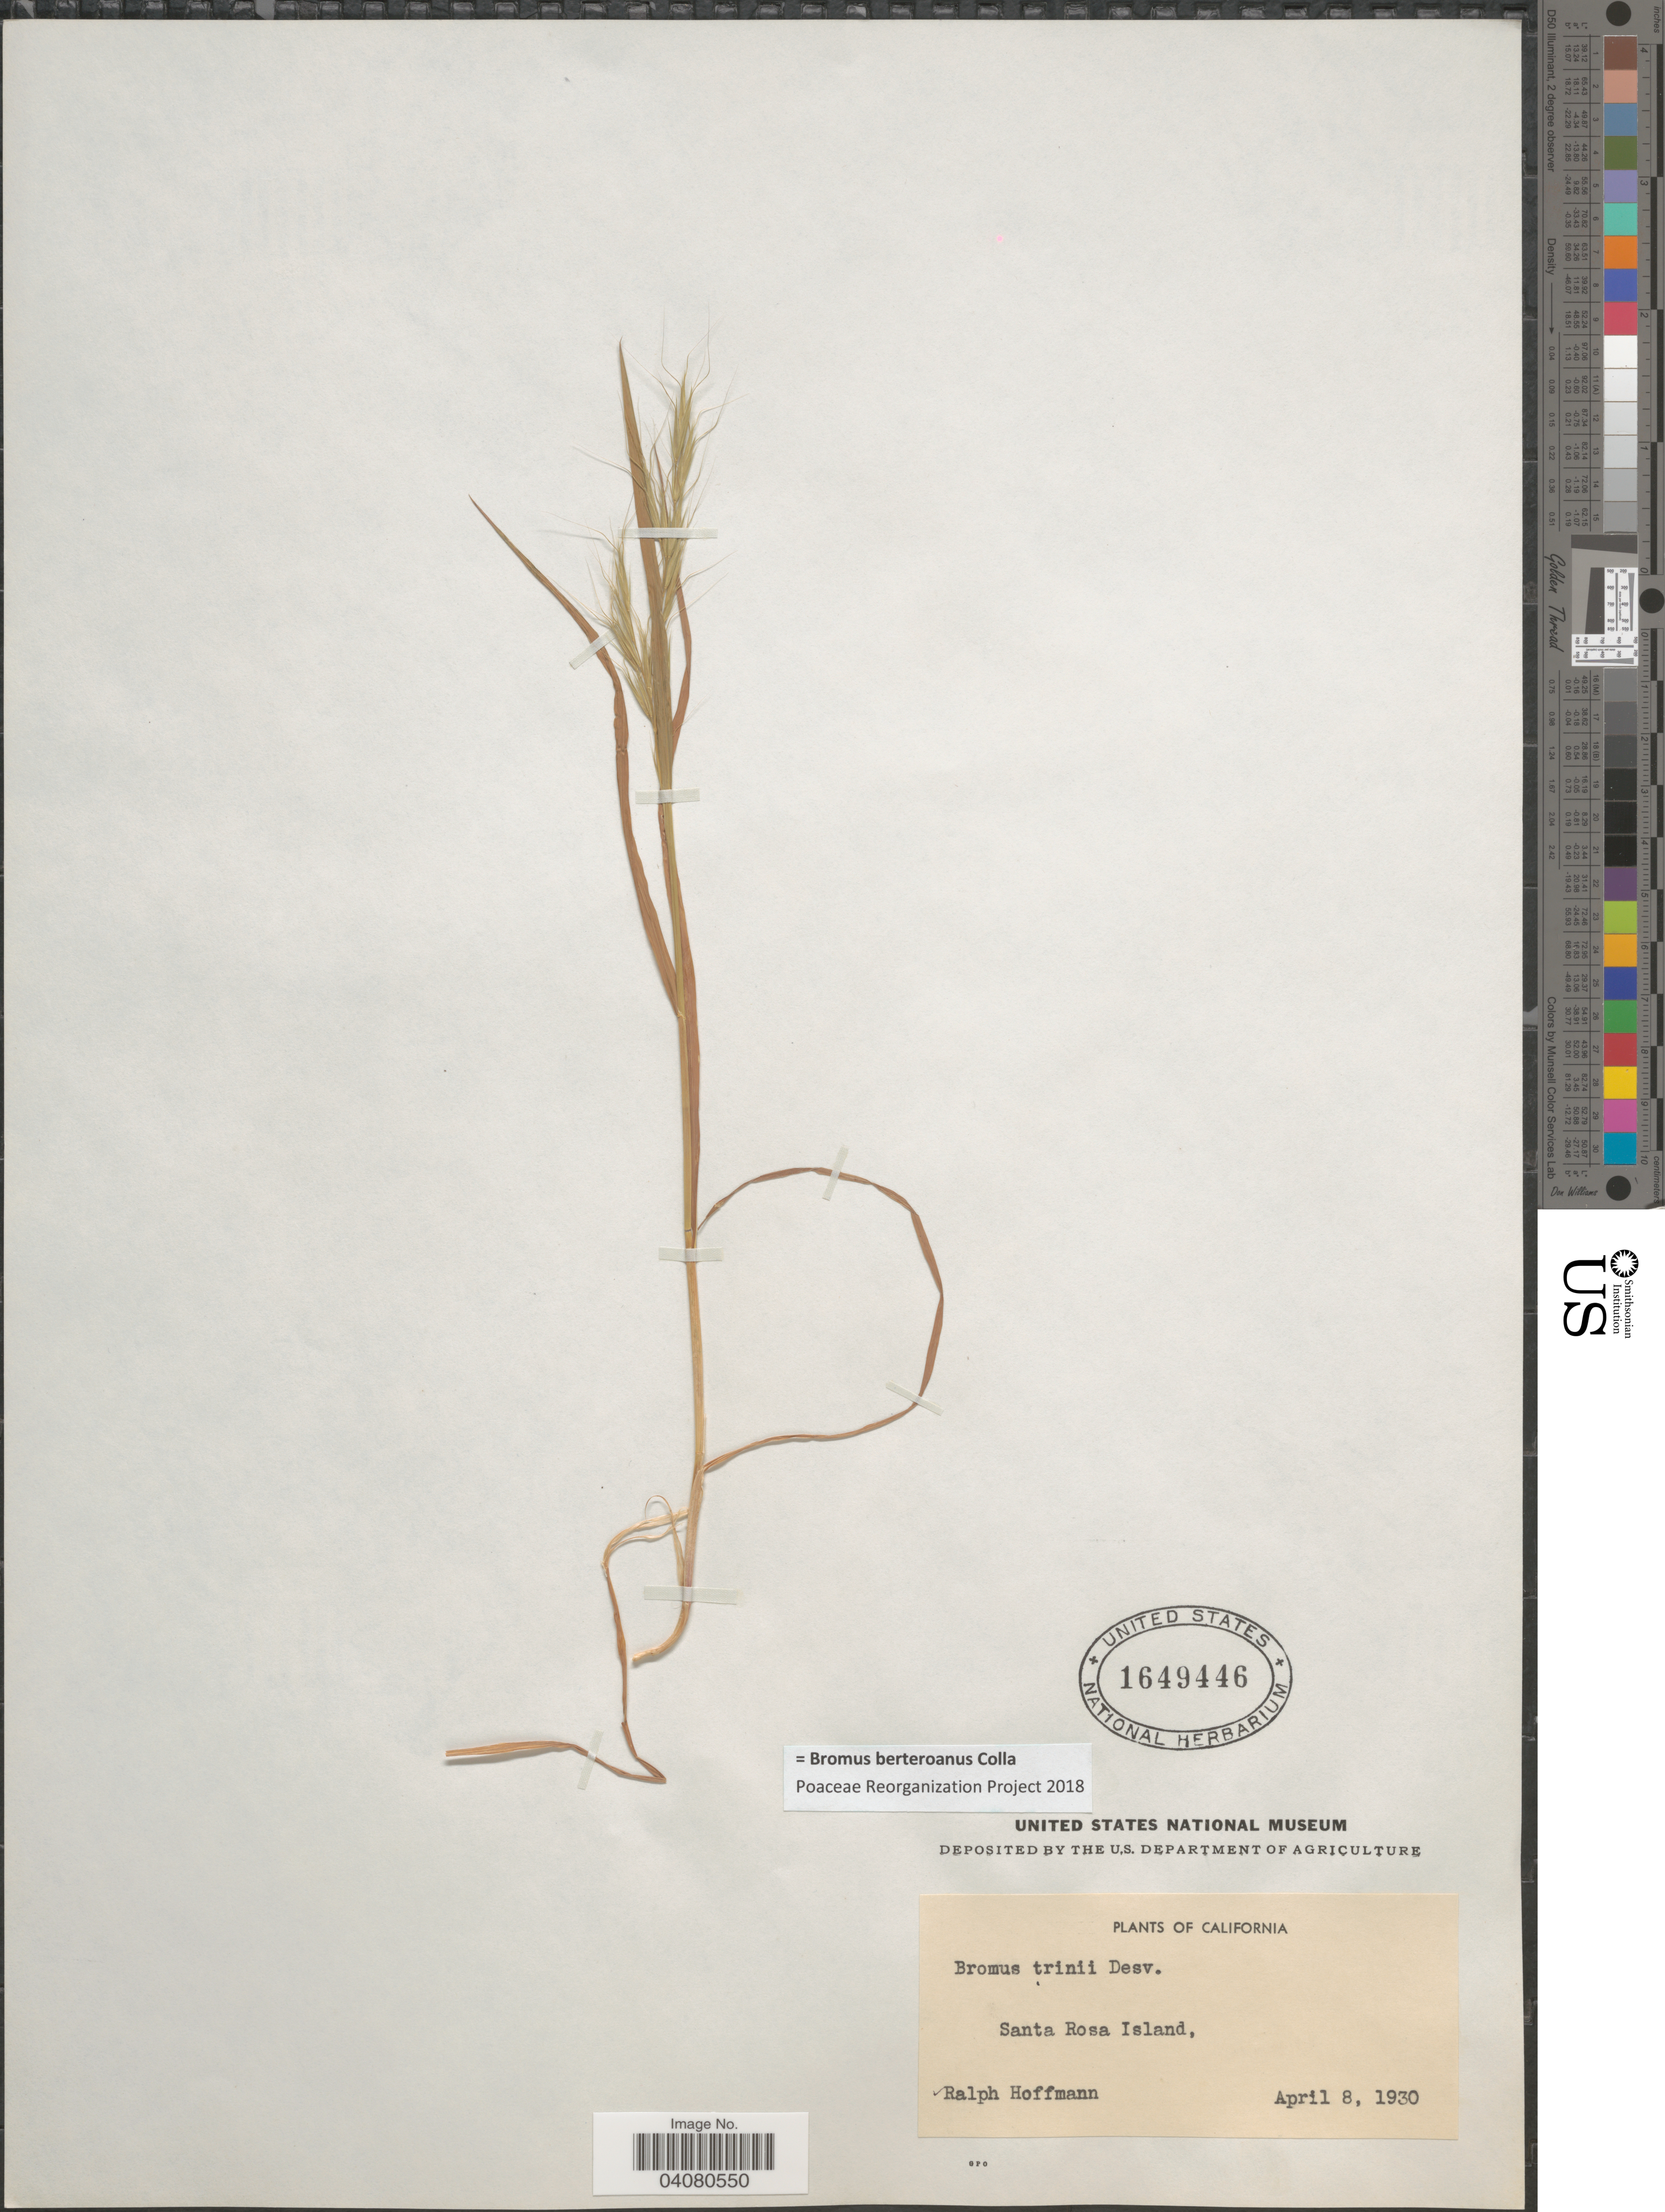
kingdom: Plantae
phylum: Tracheophyta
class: Liliopsida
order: Poales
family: Poaceae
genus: Bromus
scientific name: Bromus berteroanus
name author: Colla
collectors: R. Hoffman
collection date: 1930-04-08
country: United States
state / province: California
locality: Santa Rosa Island.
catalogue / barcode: US 1649446